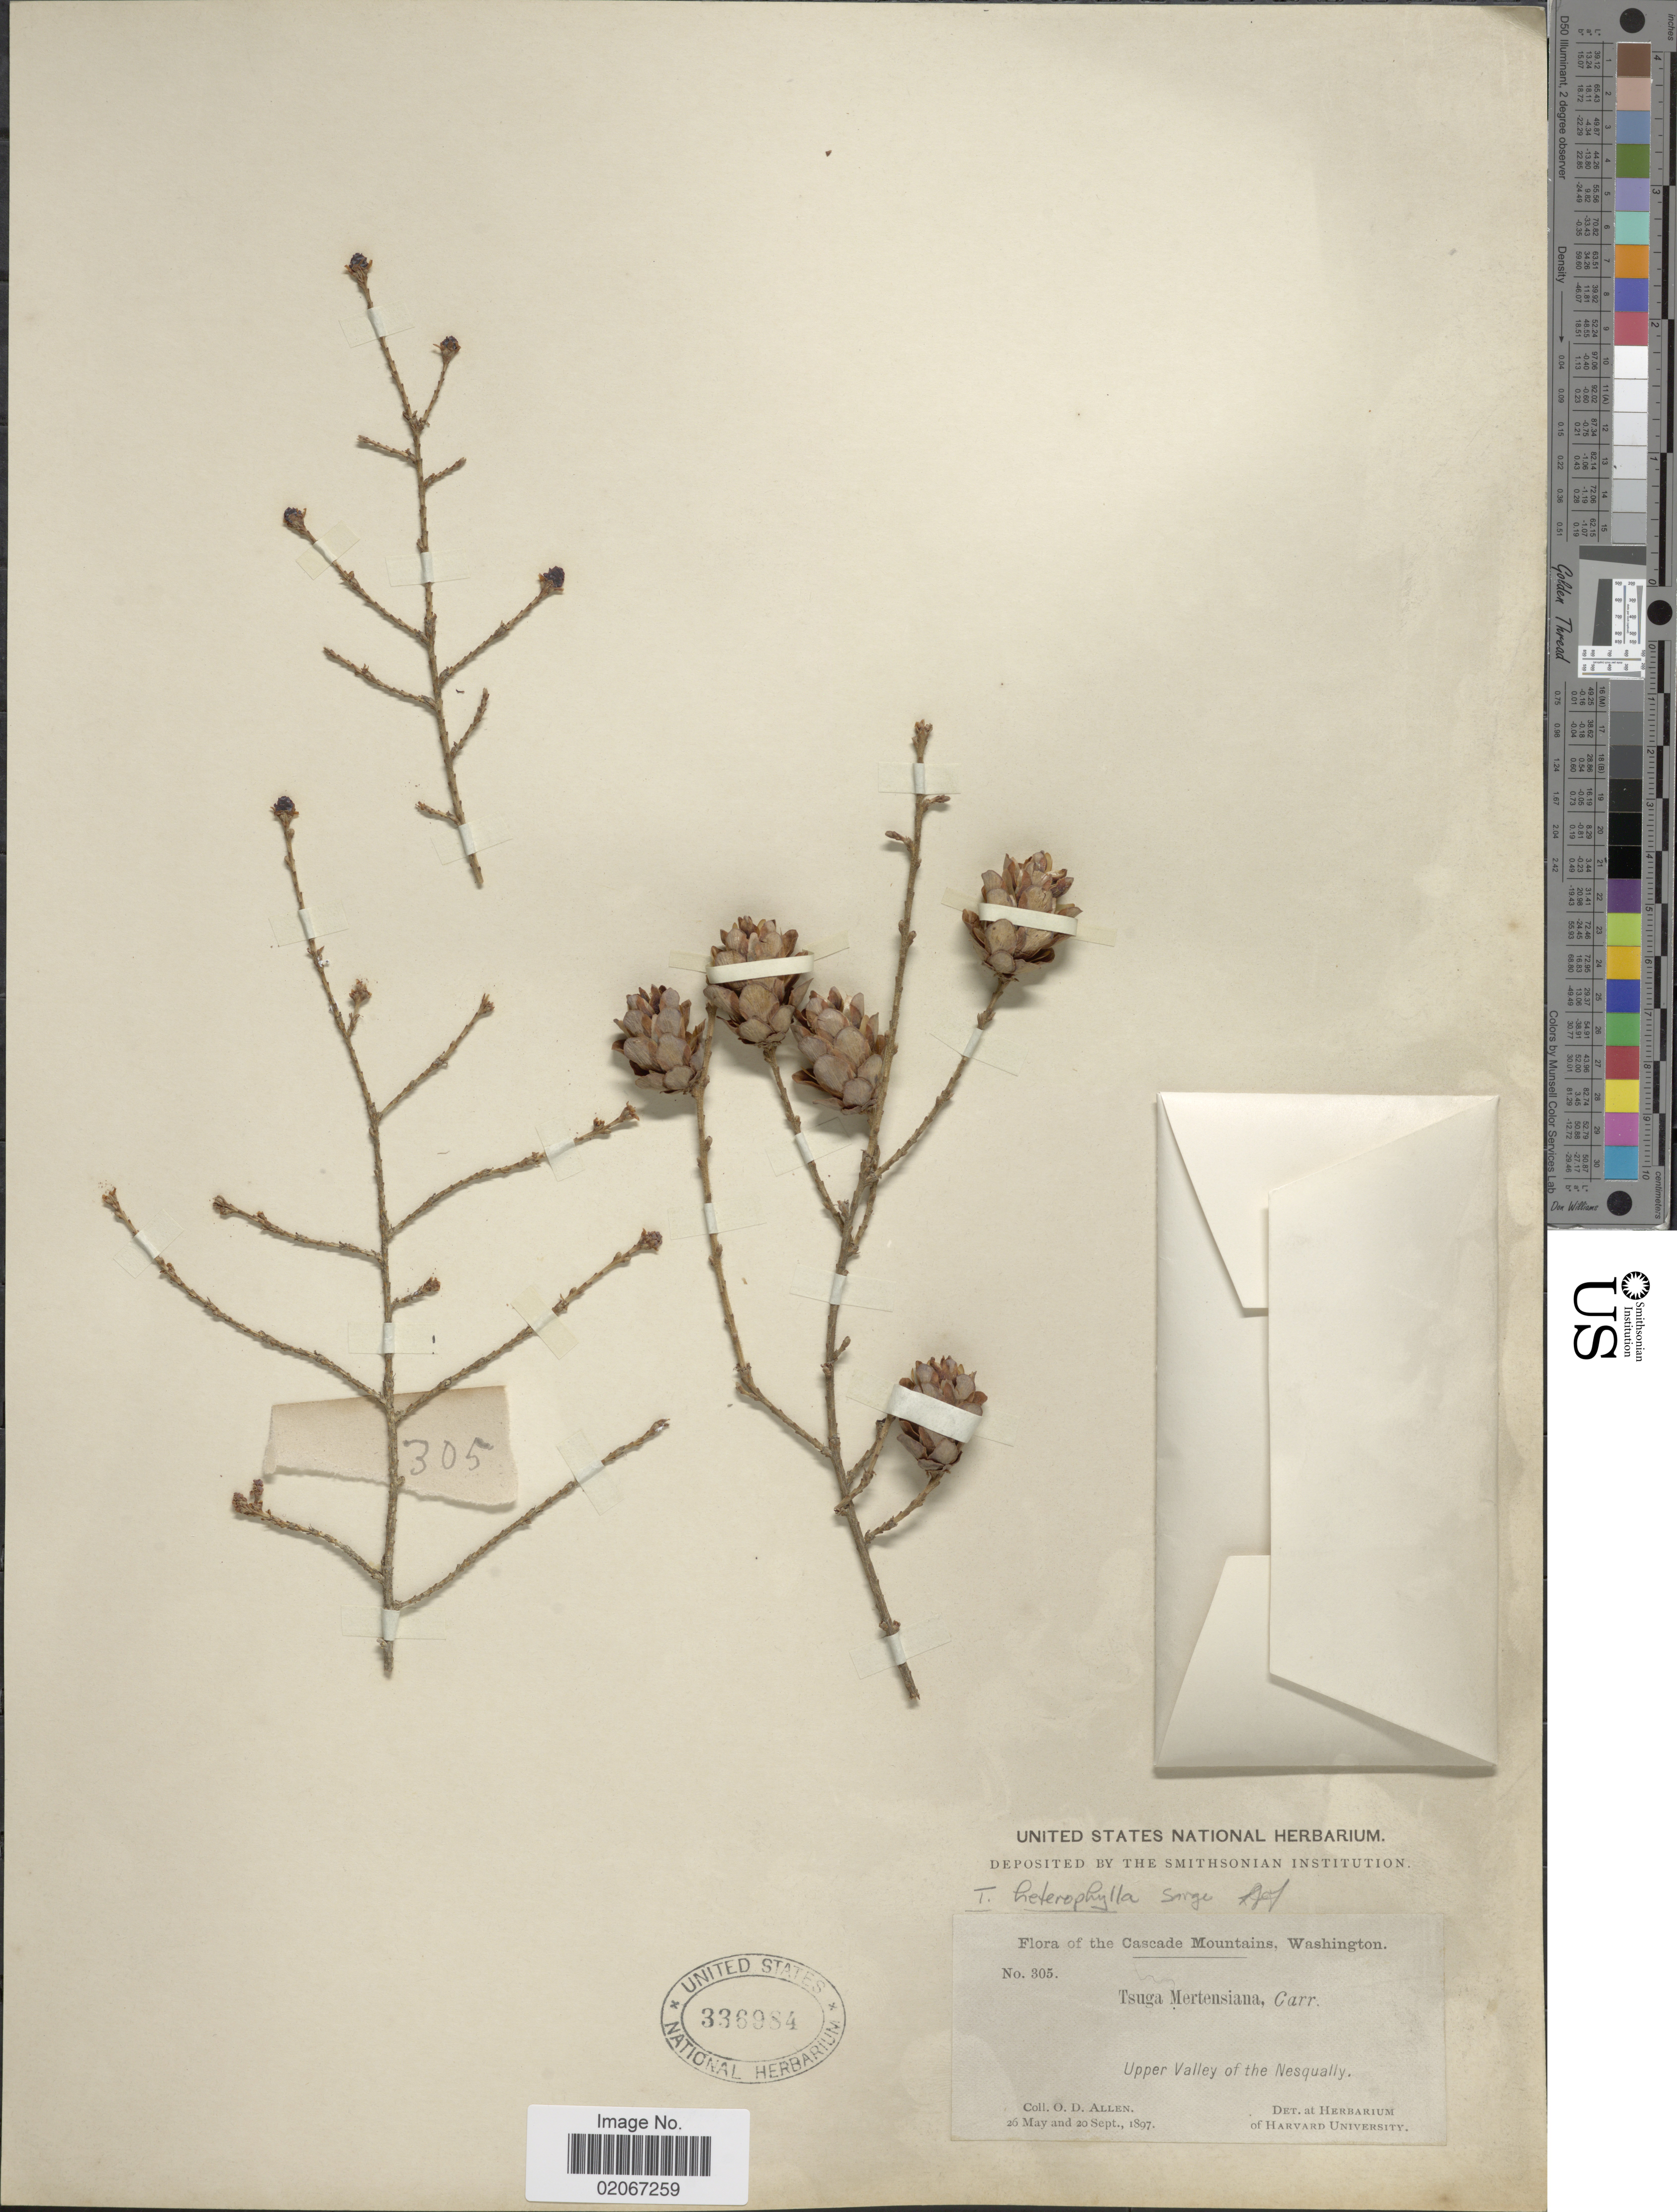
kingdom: Plantae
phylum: Tracheophyta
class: Pinopsida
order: Pinales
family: Pinaceae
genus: Tsuga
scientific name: Tsuga heterophylla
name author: (Raf.) Sarg.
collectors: O. D. Allen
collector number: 305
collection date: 1897-05-26/1897-09-20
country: United States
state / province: Washington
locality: Cascade Mountains, Washington. Upper Valley of the Nesqually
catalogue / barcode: US 336984